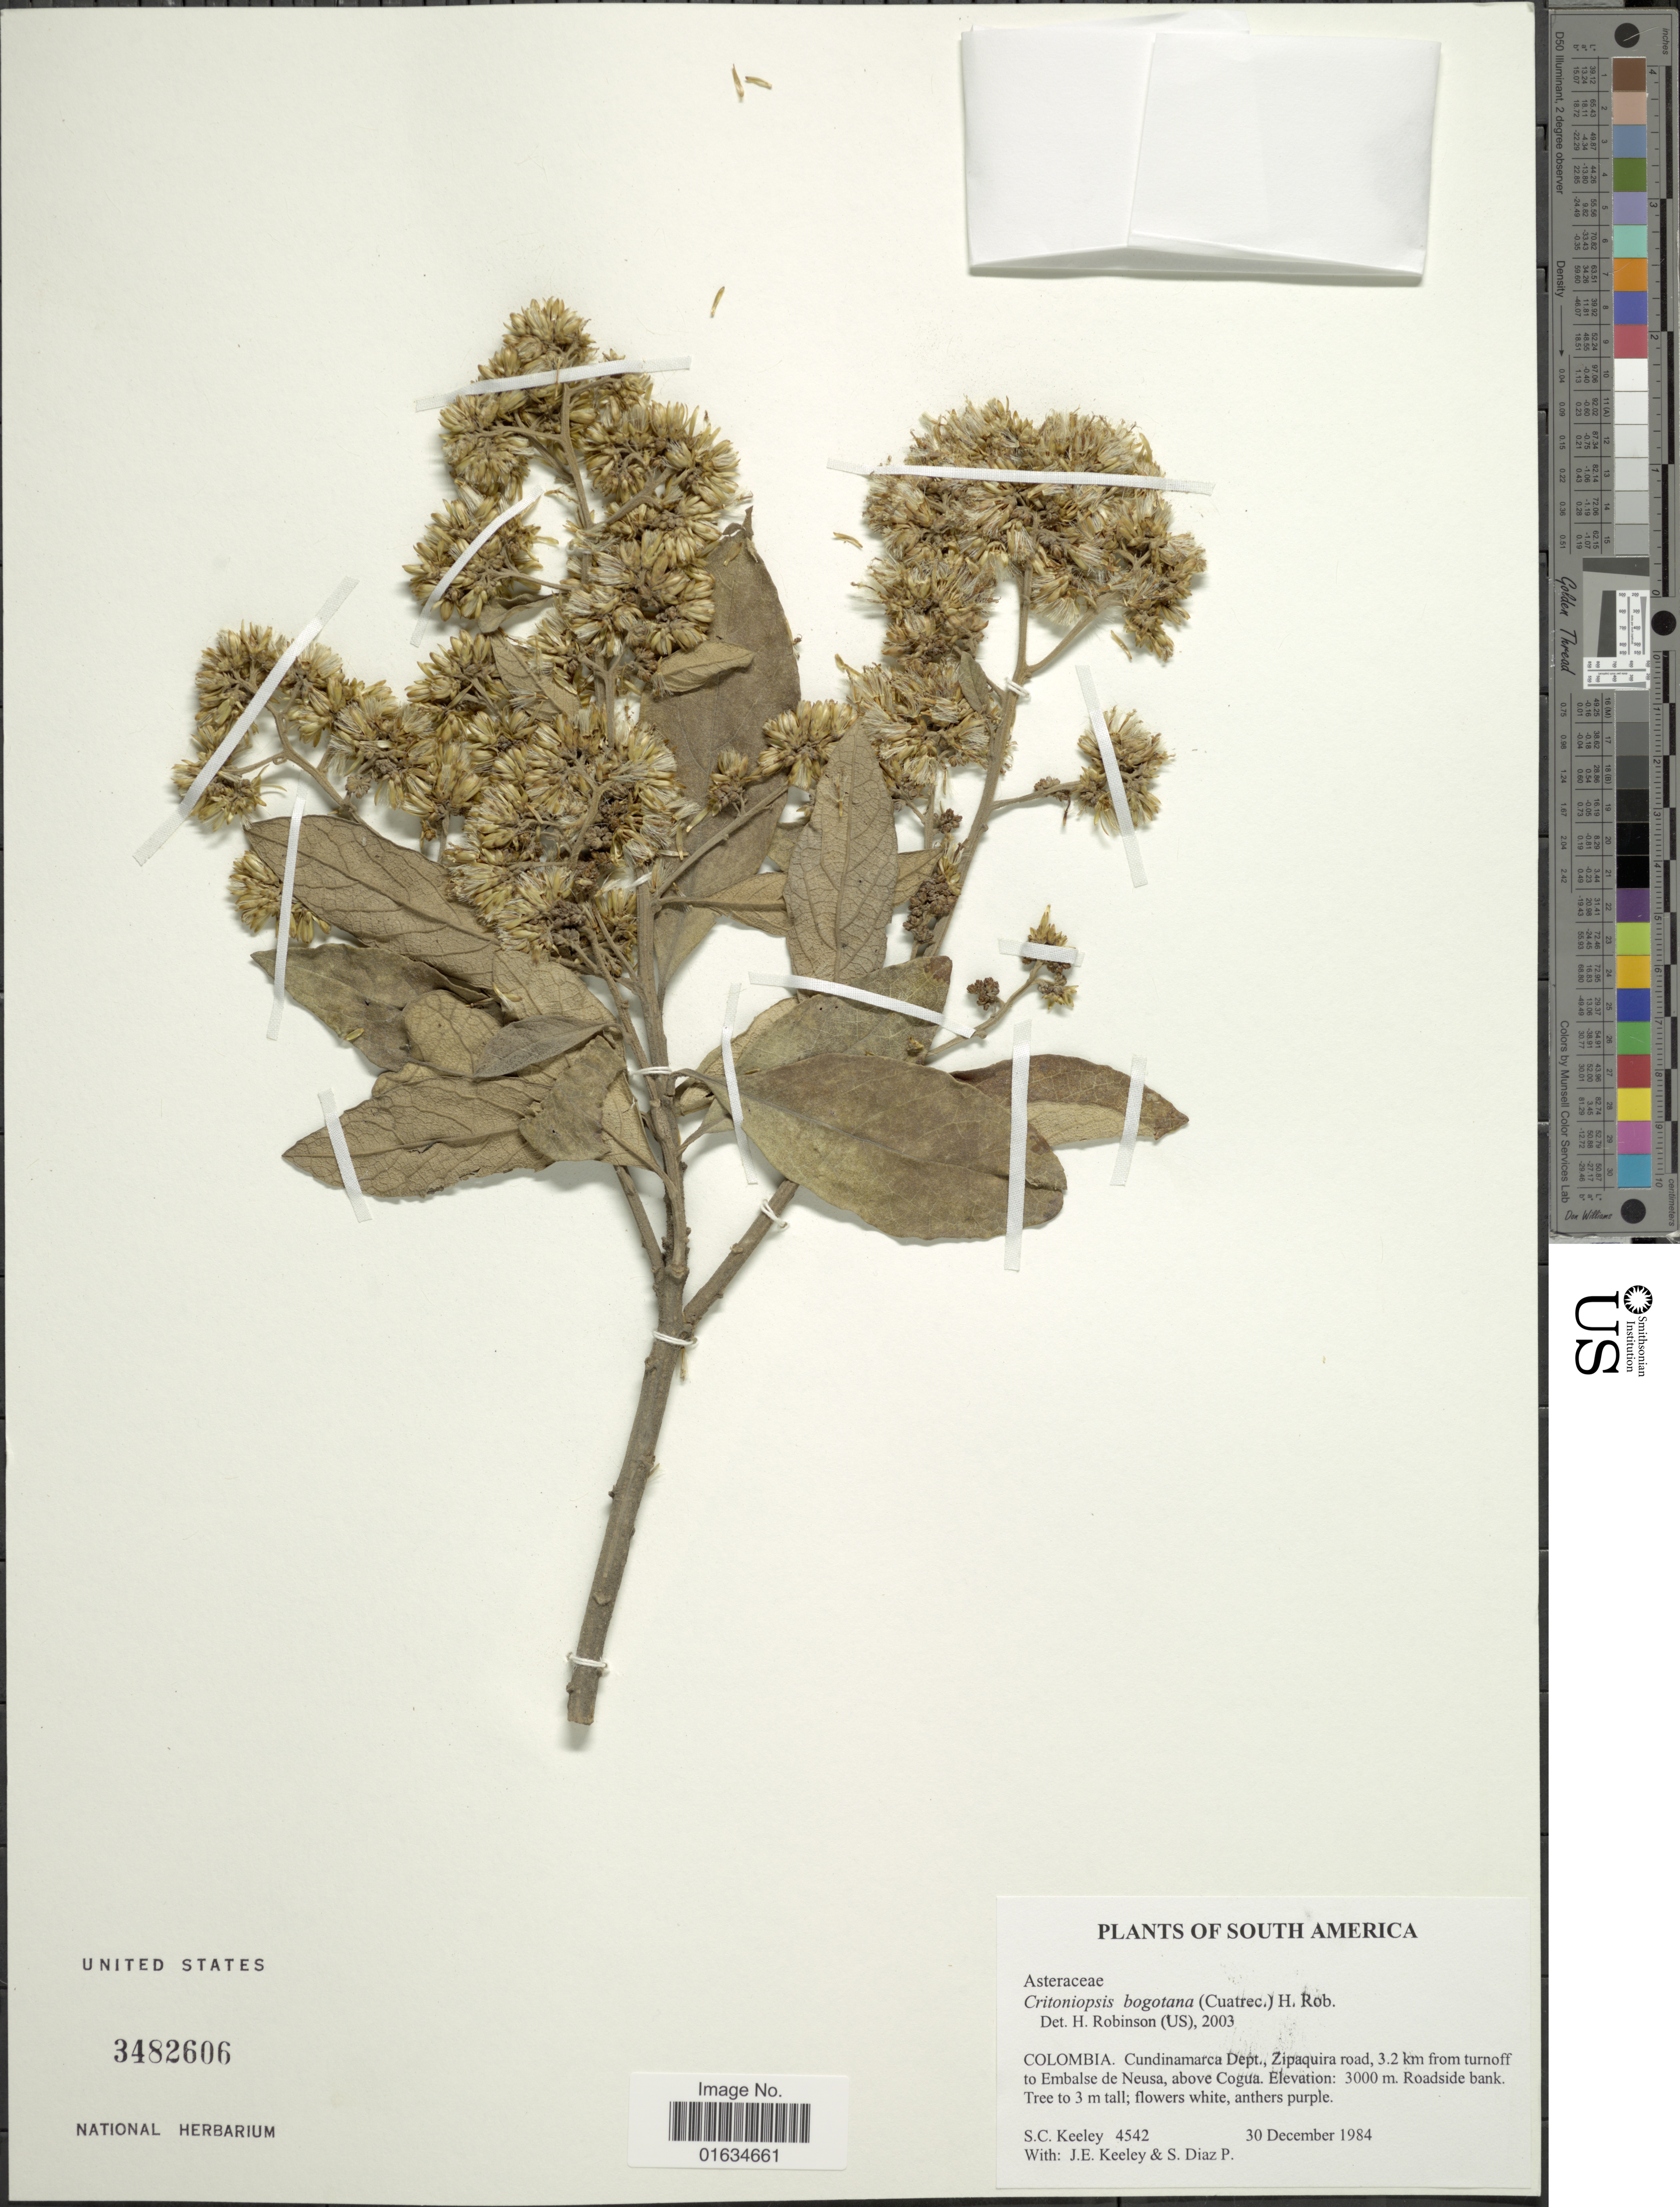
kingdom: Plantae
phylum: Tracheophyta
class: Magnoliopsida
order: Asterales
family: Asteraceae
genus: Critoniopsis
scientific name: Critoniopsis bogotana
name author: (Cuatrec.) H. Rob.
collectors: S. C. Keeley, J. E. Keeley & S. Díaz Píedrahíta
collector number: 4542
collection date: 1984-12-30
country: Colombia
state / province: Cundinamarca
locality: Zipaquira road, 3.2 km from turnoff to Embalse de Neusa, above Cogua, roadside bank.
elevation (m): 3000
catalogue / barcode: US 3482606